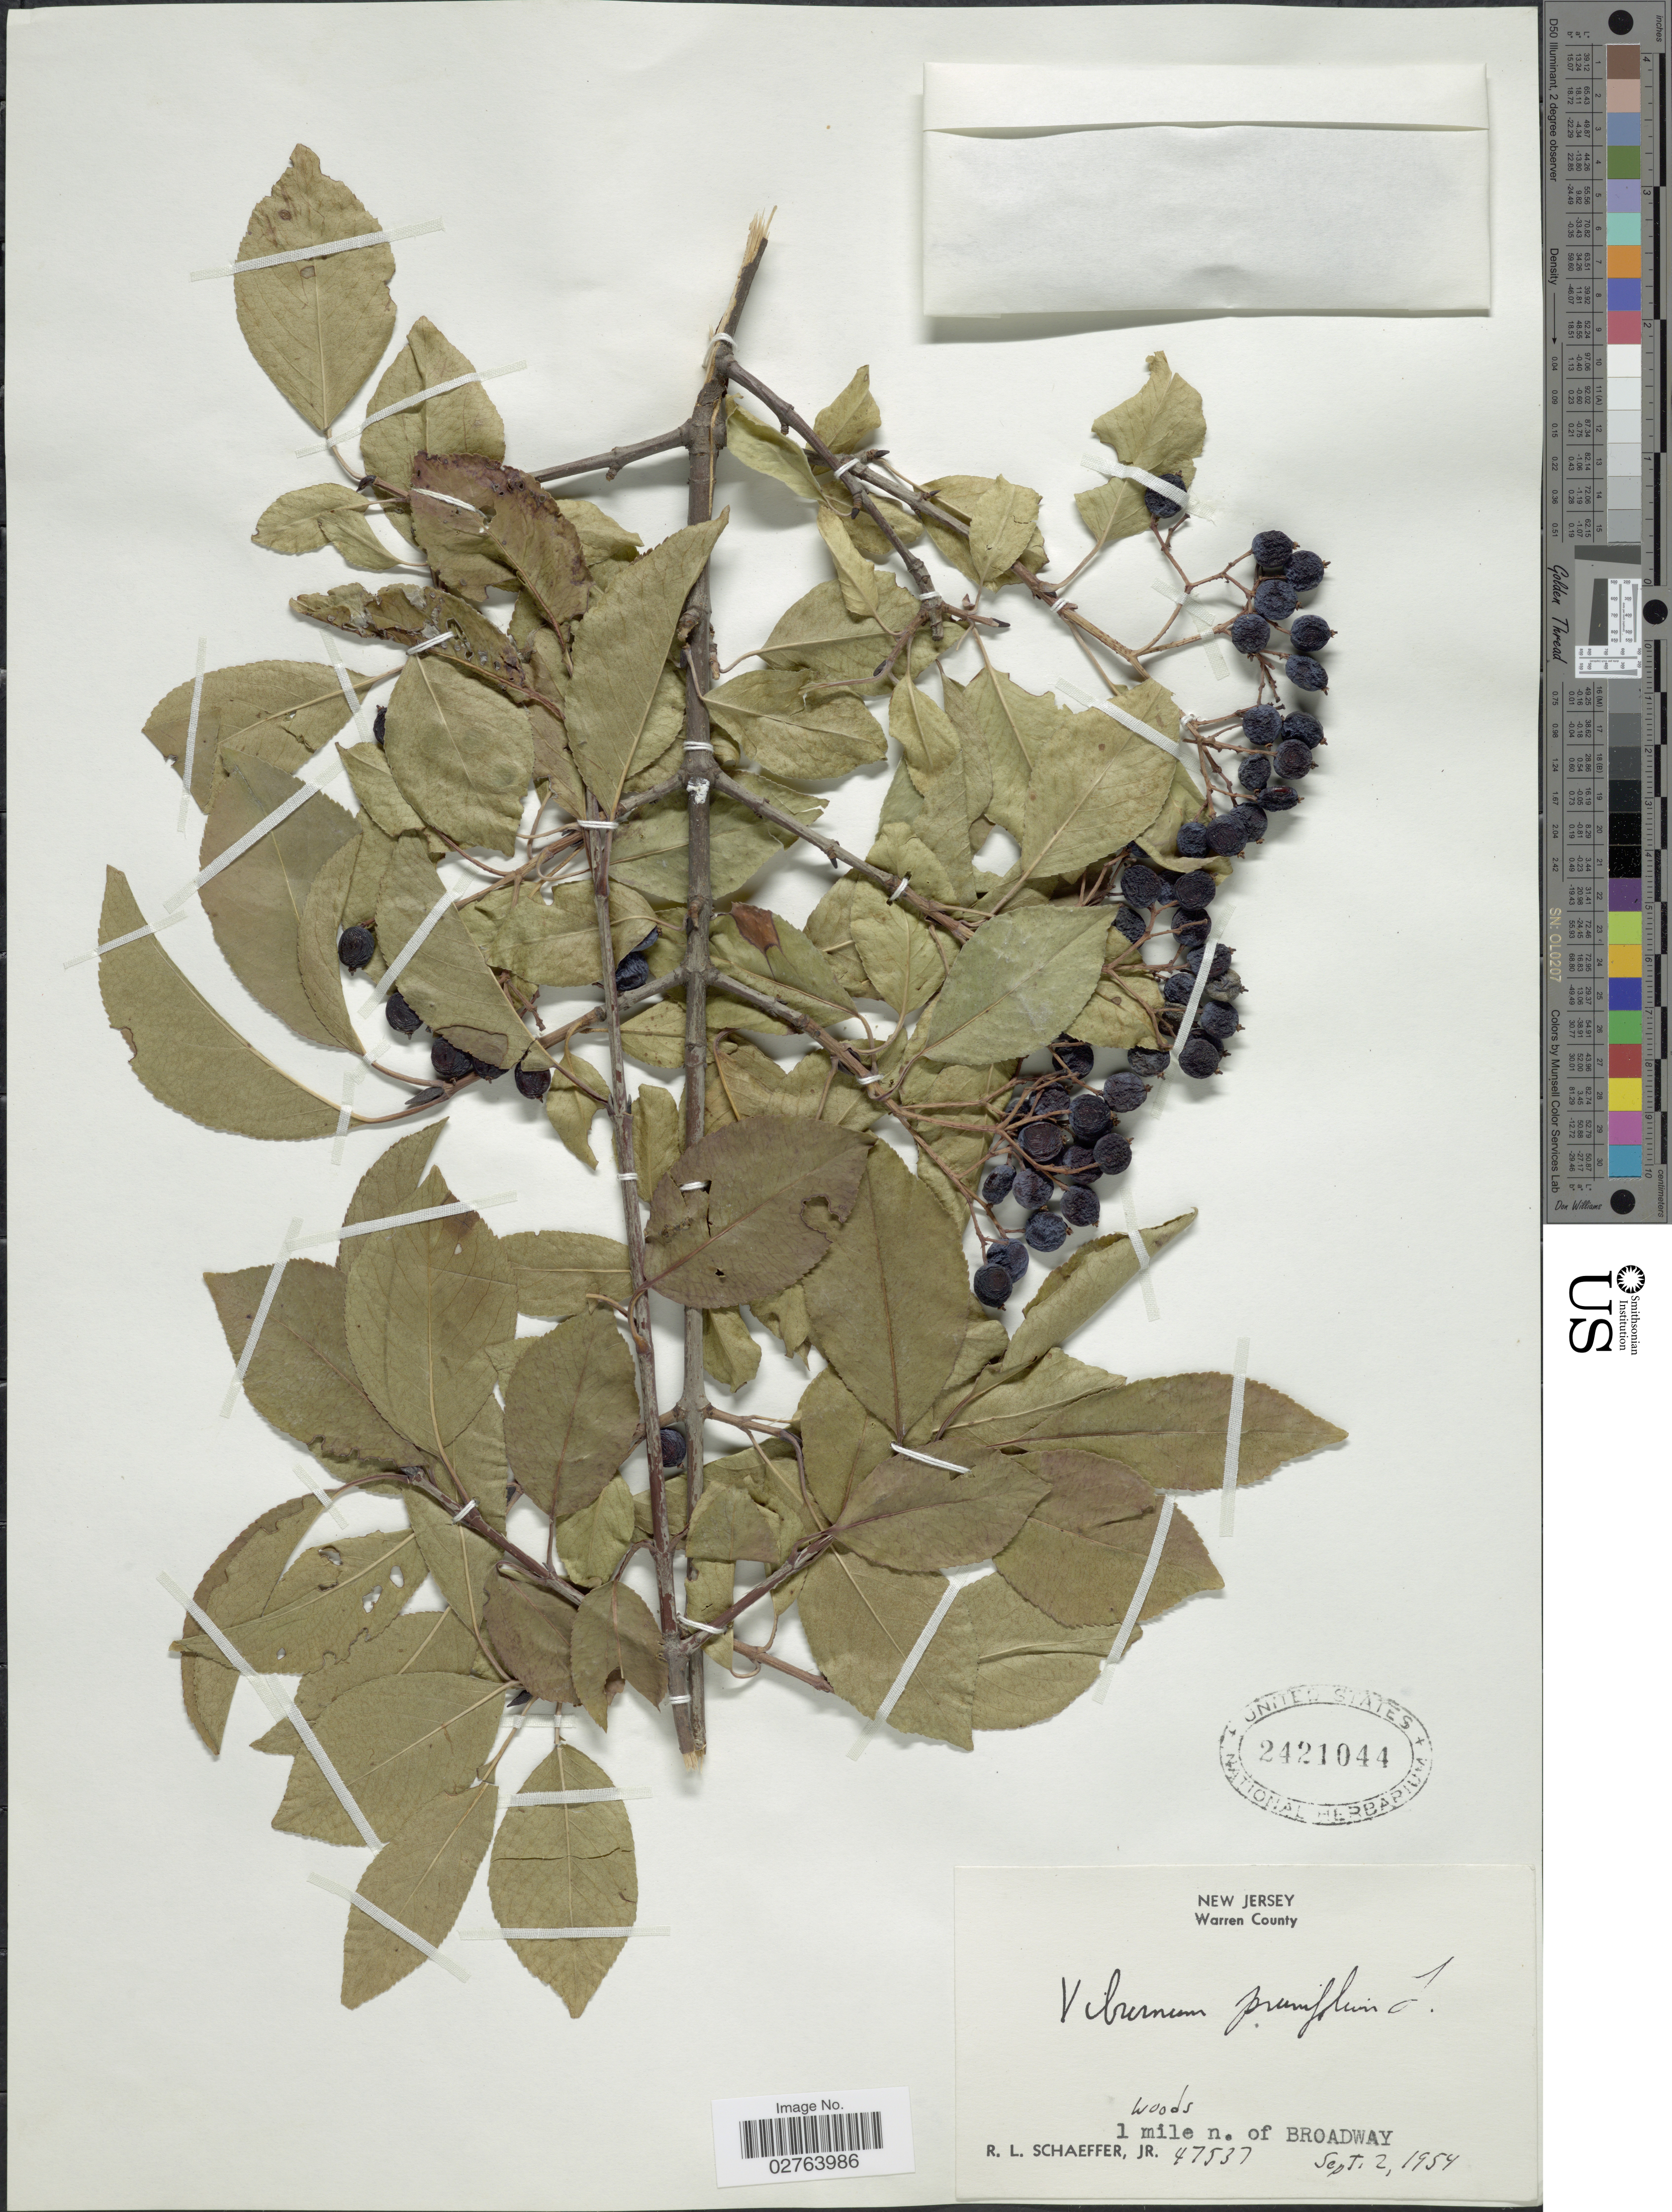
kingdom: Plantae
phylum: Tracheophyta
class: Magnoliopsida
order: Dipsacales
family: Viburnaceae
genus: Viburnum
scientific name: Viburnum prunifolium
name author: L.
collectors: R. L. Schaeffer Jr.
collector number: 47537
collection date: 1954-09-02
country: United States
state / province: New Jersey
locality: Warren County. 1 mile n. of Broadway.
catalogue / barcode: US 2421044